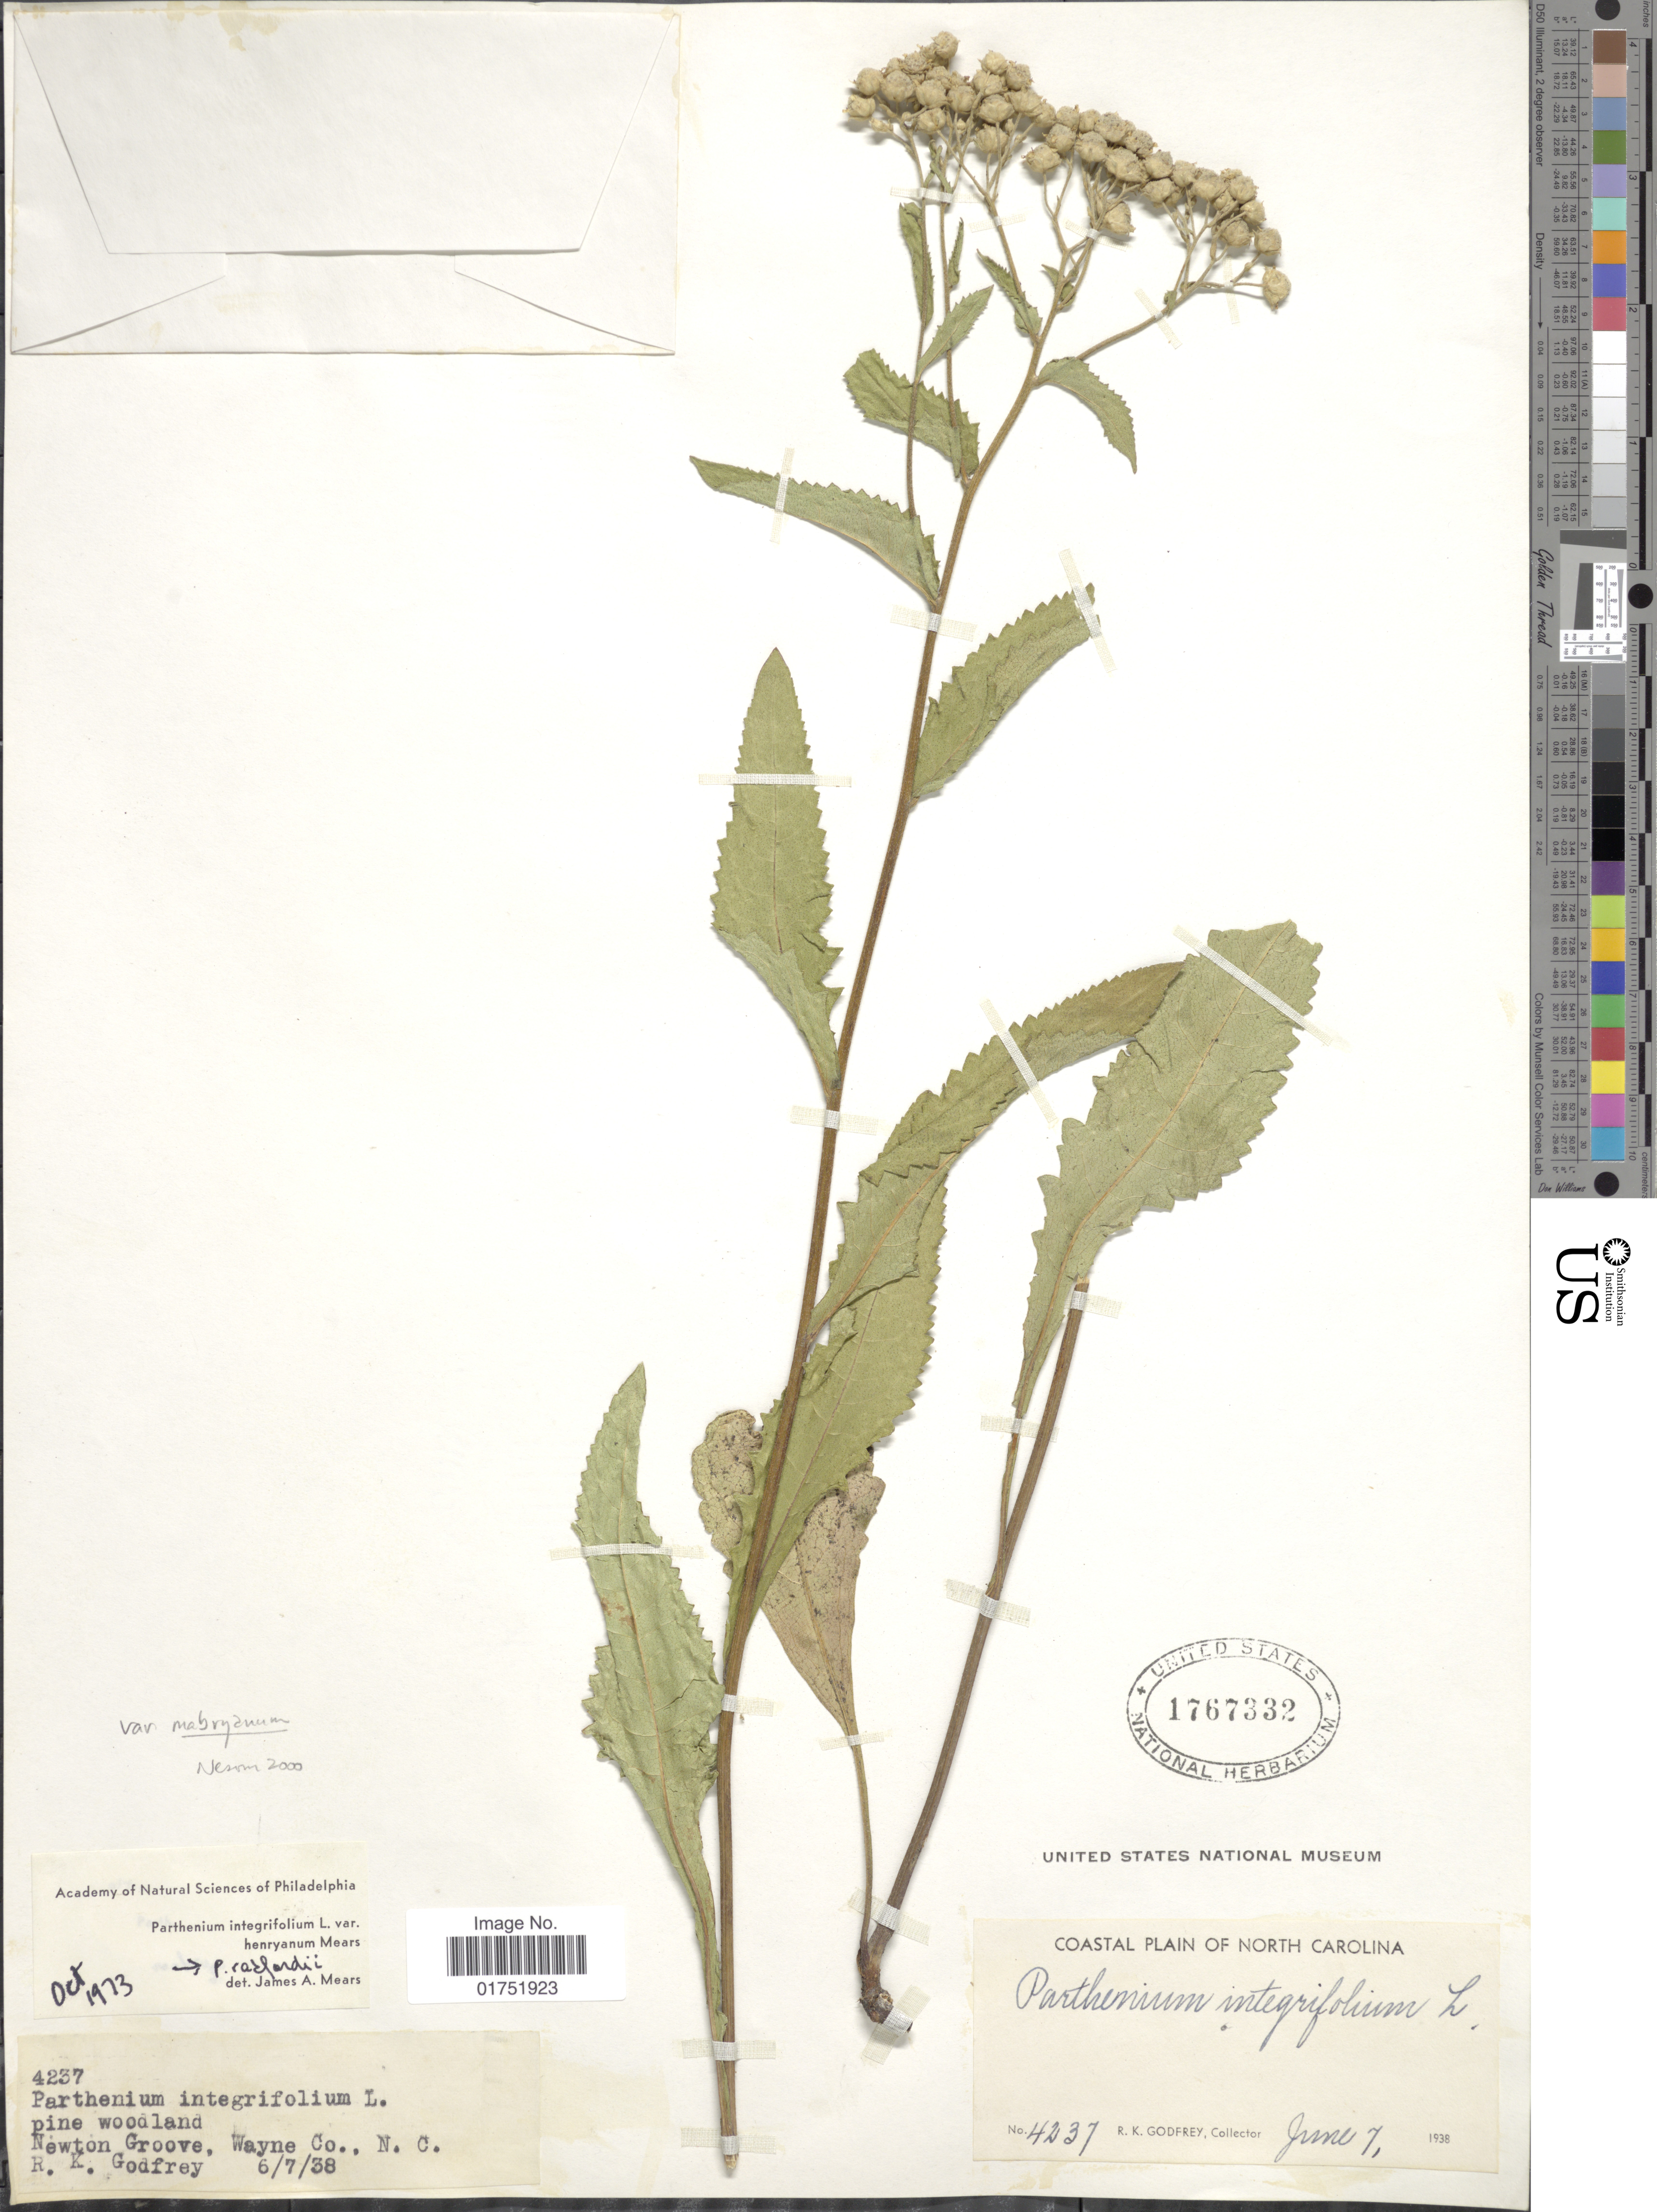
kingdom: Plantae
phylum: Tracheophyta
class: Magnoliopsida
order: Asterales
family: Asteraceae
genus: Parthenium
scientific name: Parthenium integrifolium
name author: L.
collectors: R. K. Godfrey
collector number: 4237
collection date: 1938-06-07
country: United States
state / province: North Carolina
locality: Newton Groove, Wayne Co., N. C.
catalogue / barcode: US 1767332